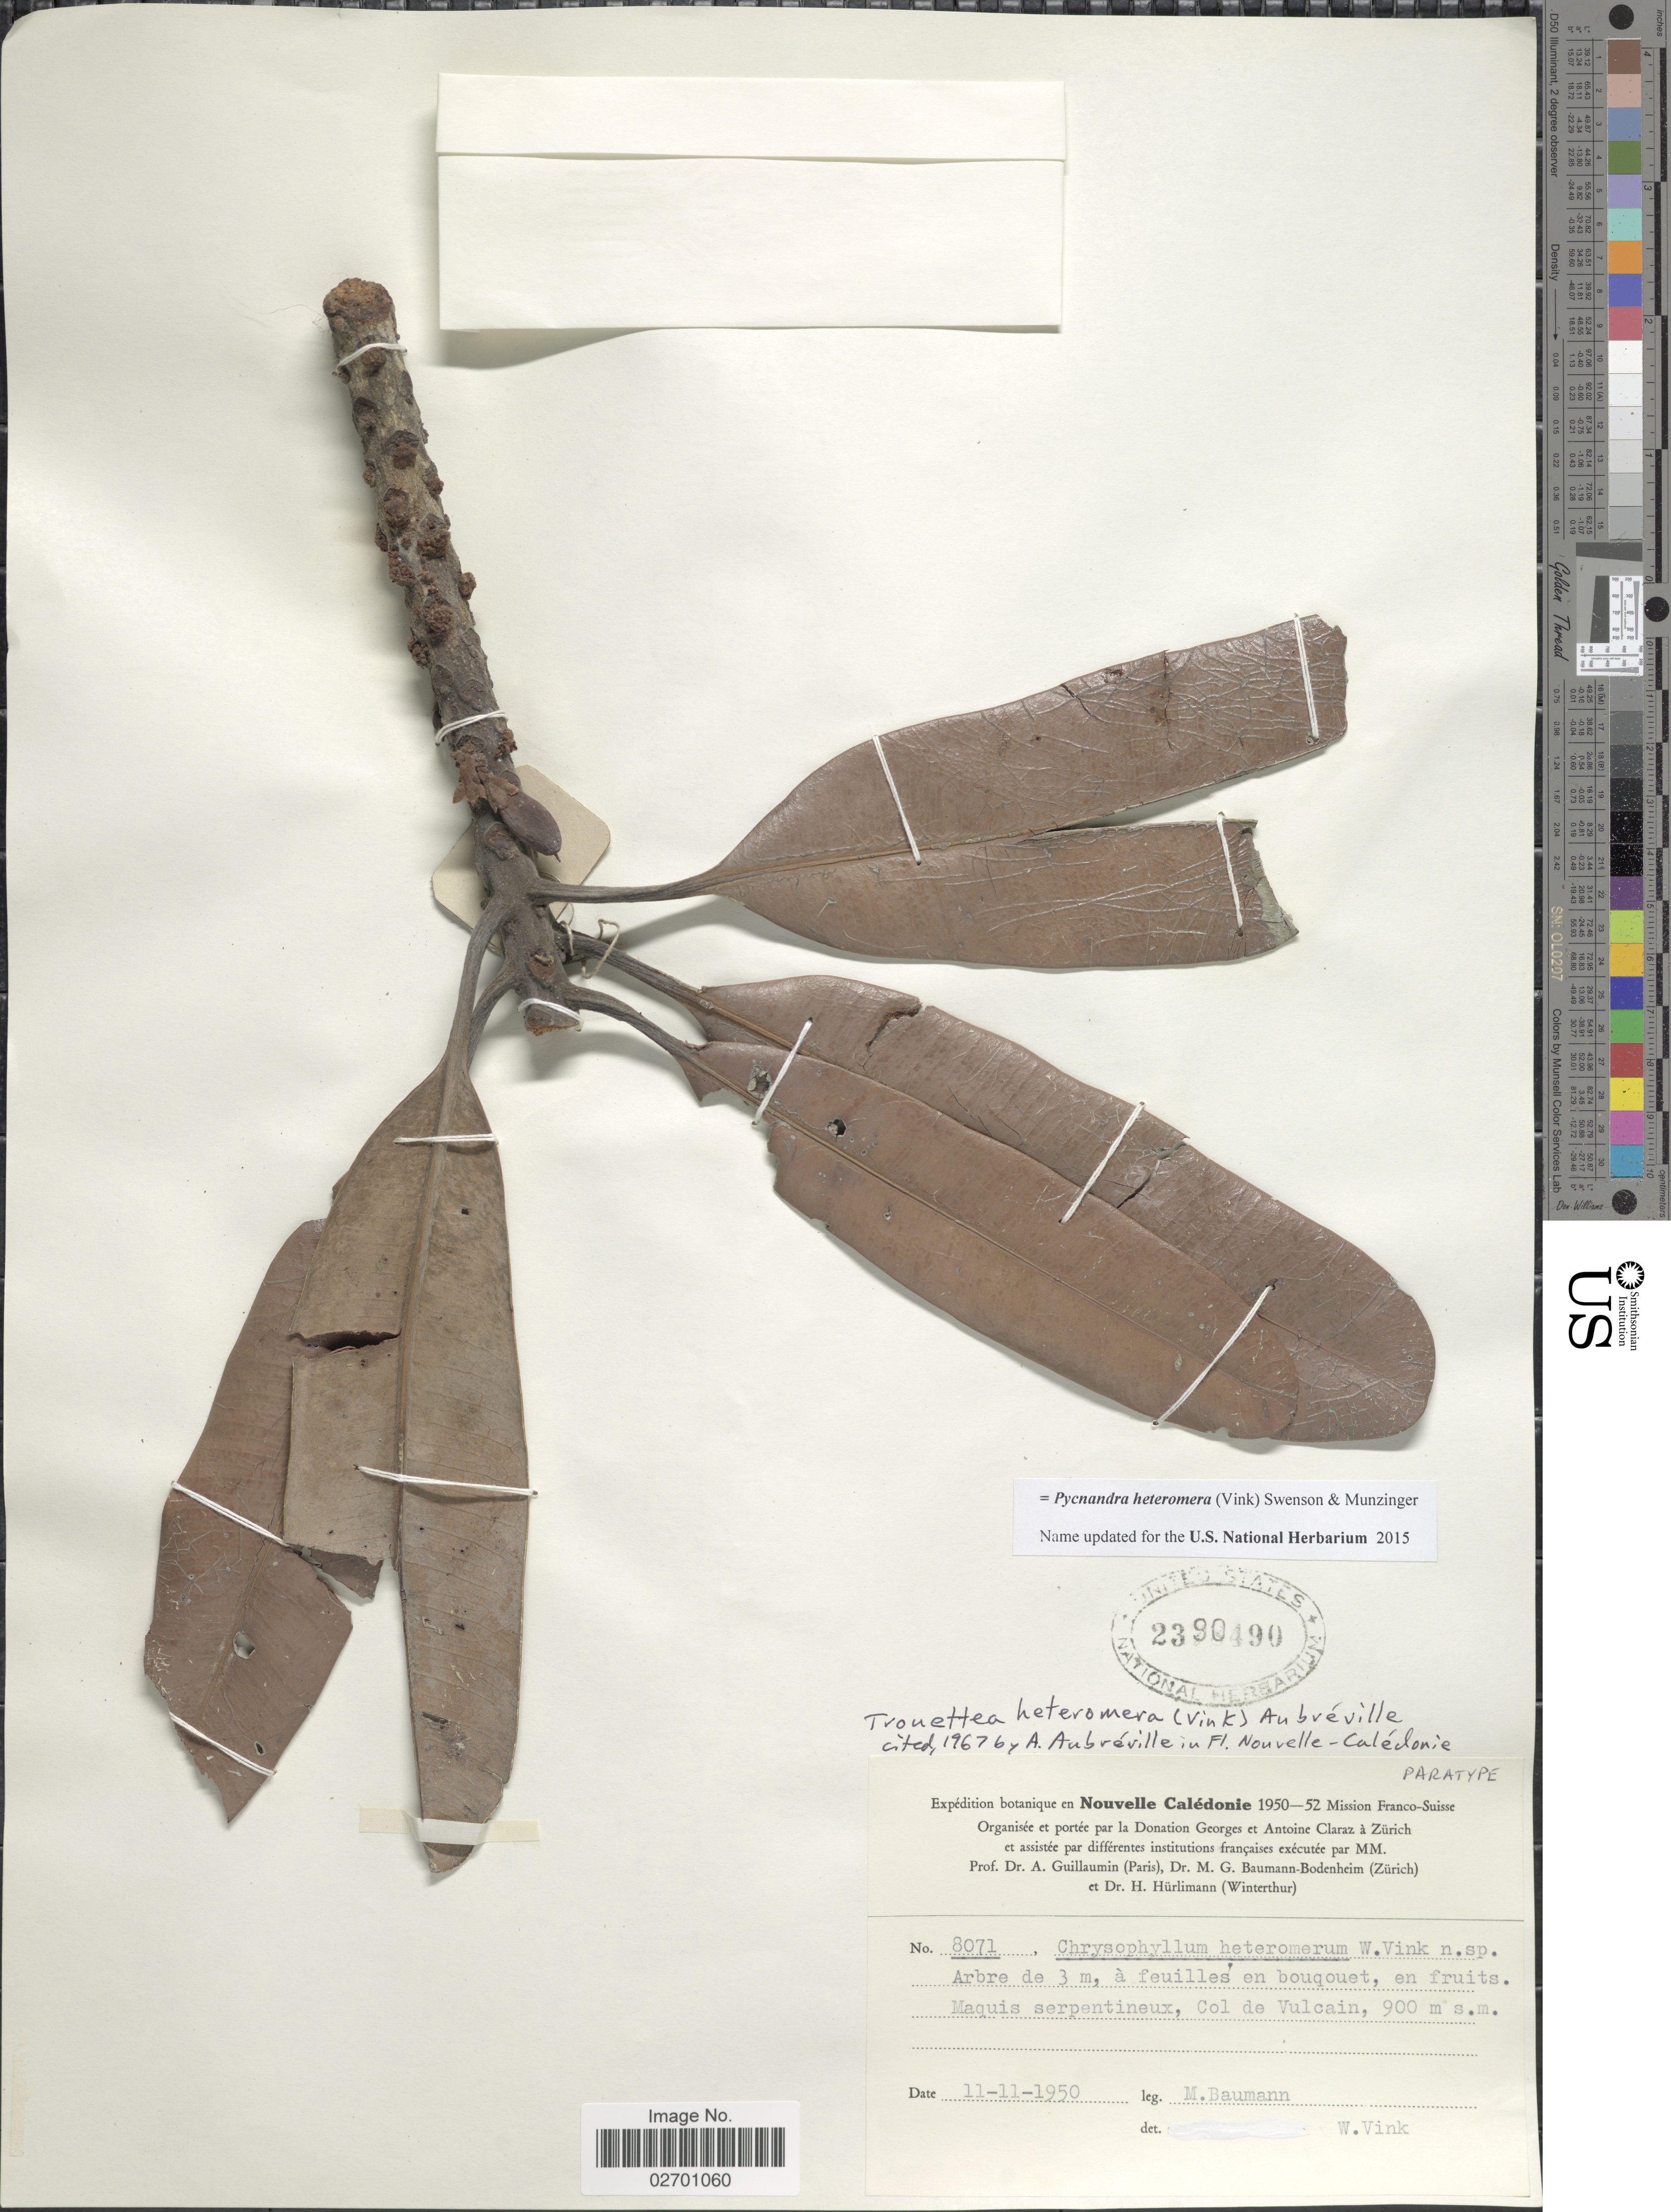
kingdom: Plantae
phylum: Tracheophyta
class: Magnoliopsida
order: Ericales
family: Sapotaceae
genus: Pycnandra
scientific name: Pycnandra heteromera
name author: (Vink) Swenson & Munzinger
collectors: M. Baumann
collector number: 8071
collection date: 1950-11-11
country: New Caledonia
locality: Maquis serpentineux, Col de Vulcain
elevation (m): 900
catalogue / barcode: US 2390490